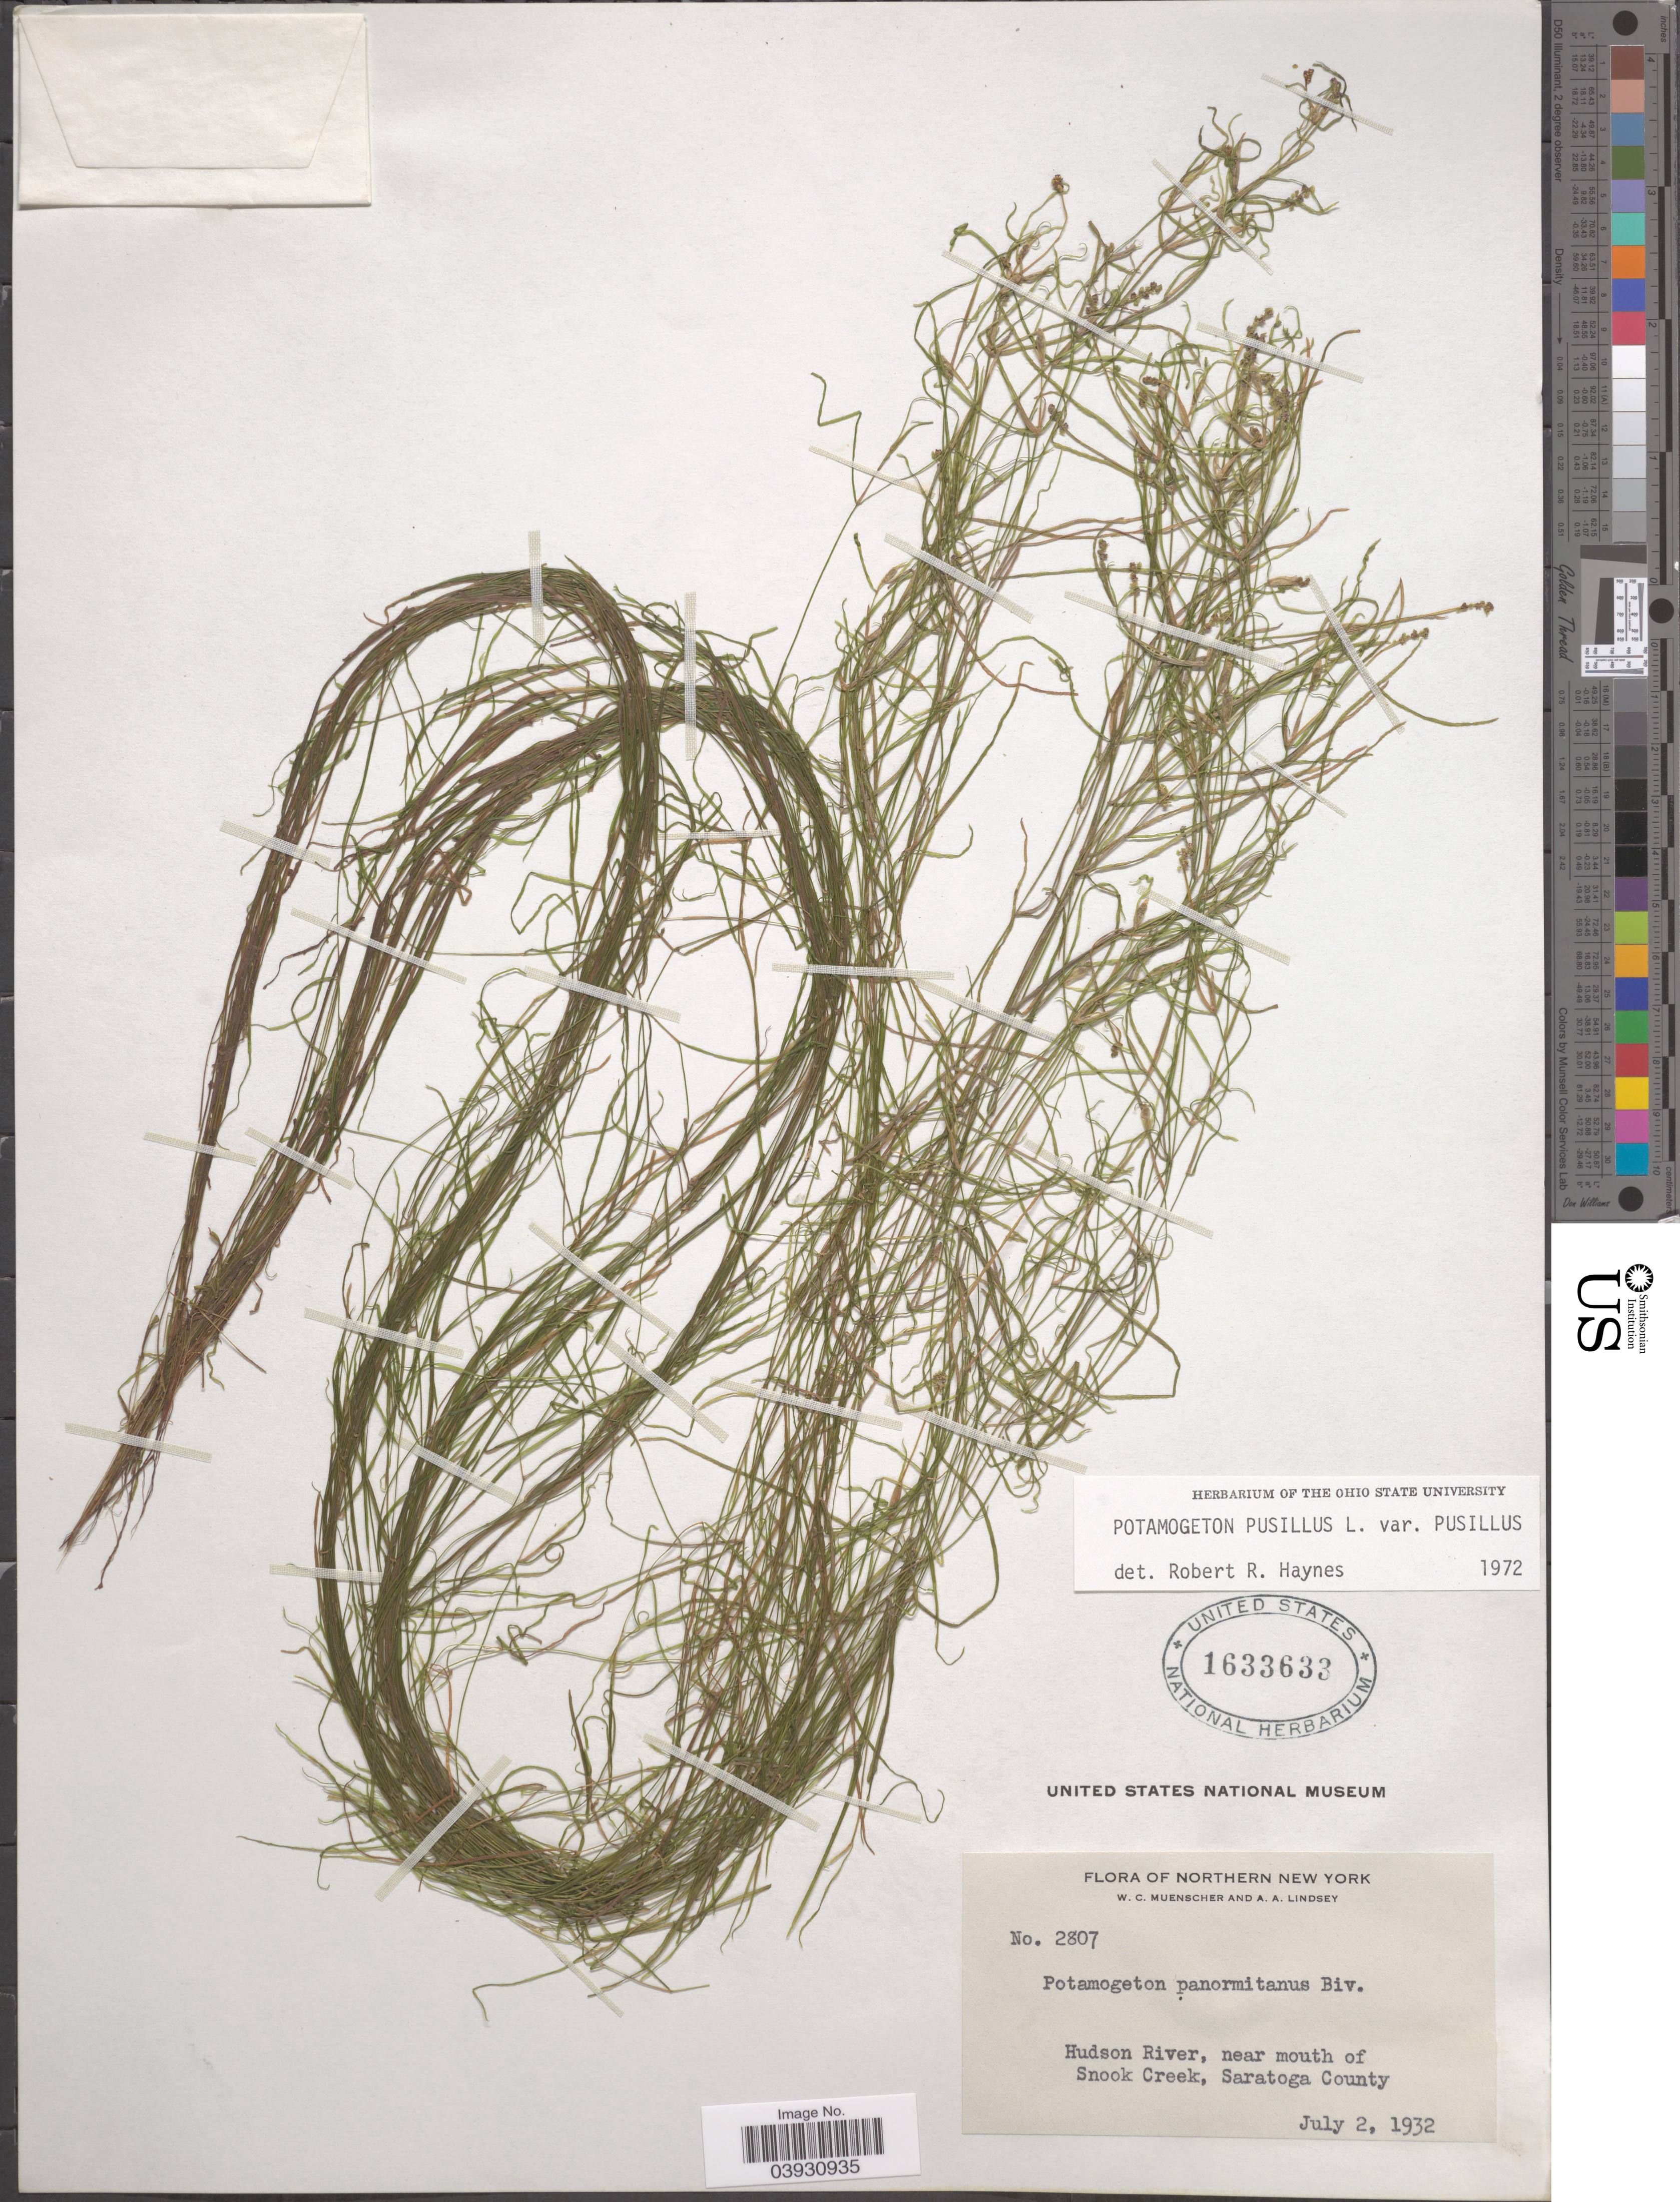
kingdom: Plantae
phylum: Tracheophyta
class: Liliopsida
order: Alismatales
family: Potamogetonaceae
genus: Potamogeton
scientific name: Potamogeton pusillus var. pusillus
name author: L.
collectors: W. Muenscher & A. Lindsey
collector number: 2807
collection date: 1932-07-02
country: United States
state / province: New York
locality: Northern New York. Hudson River, near mouth of Snook Creek, Saratoga County.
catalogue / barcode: US 1633633